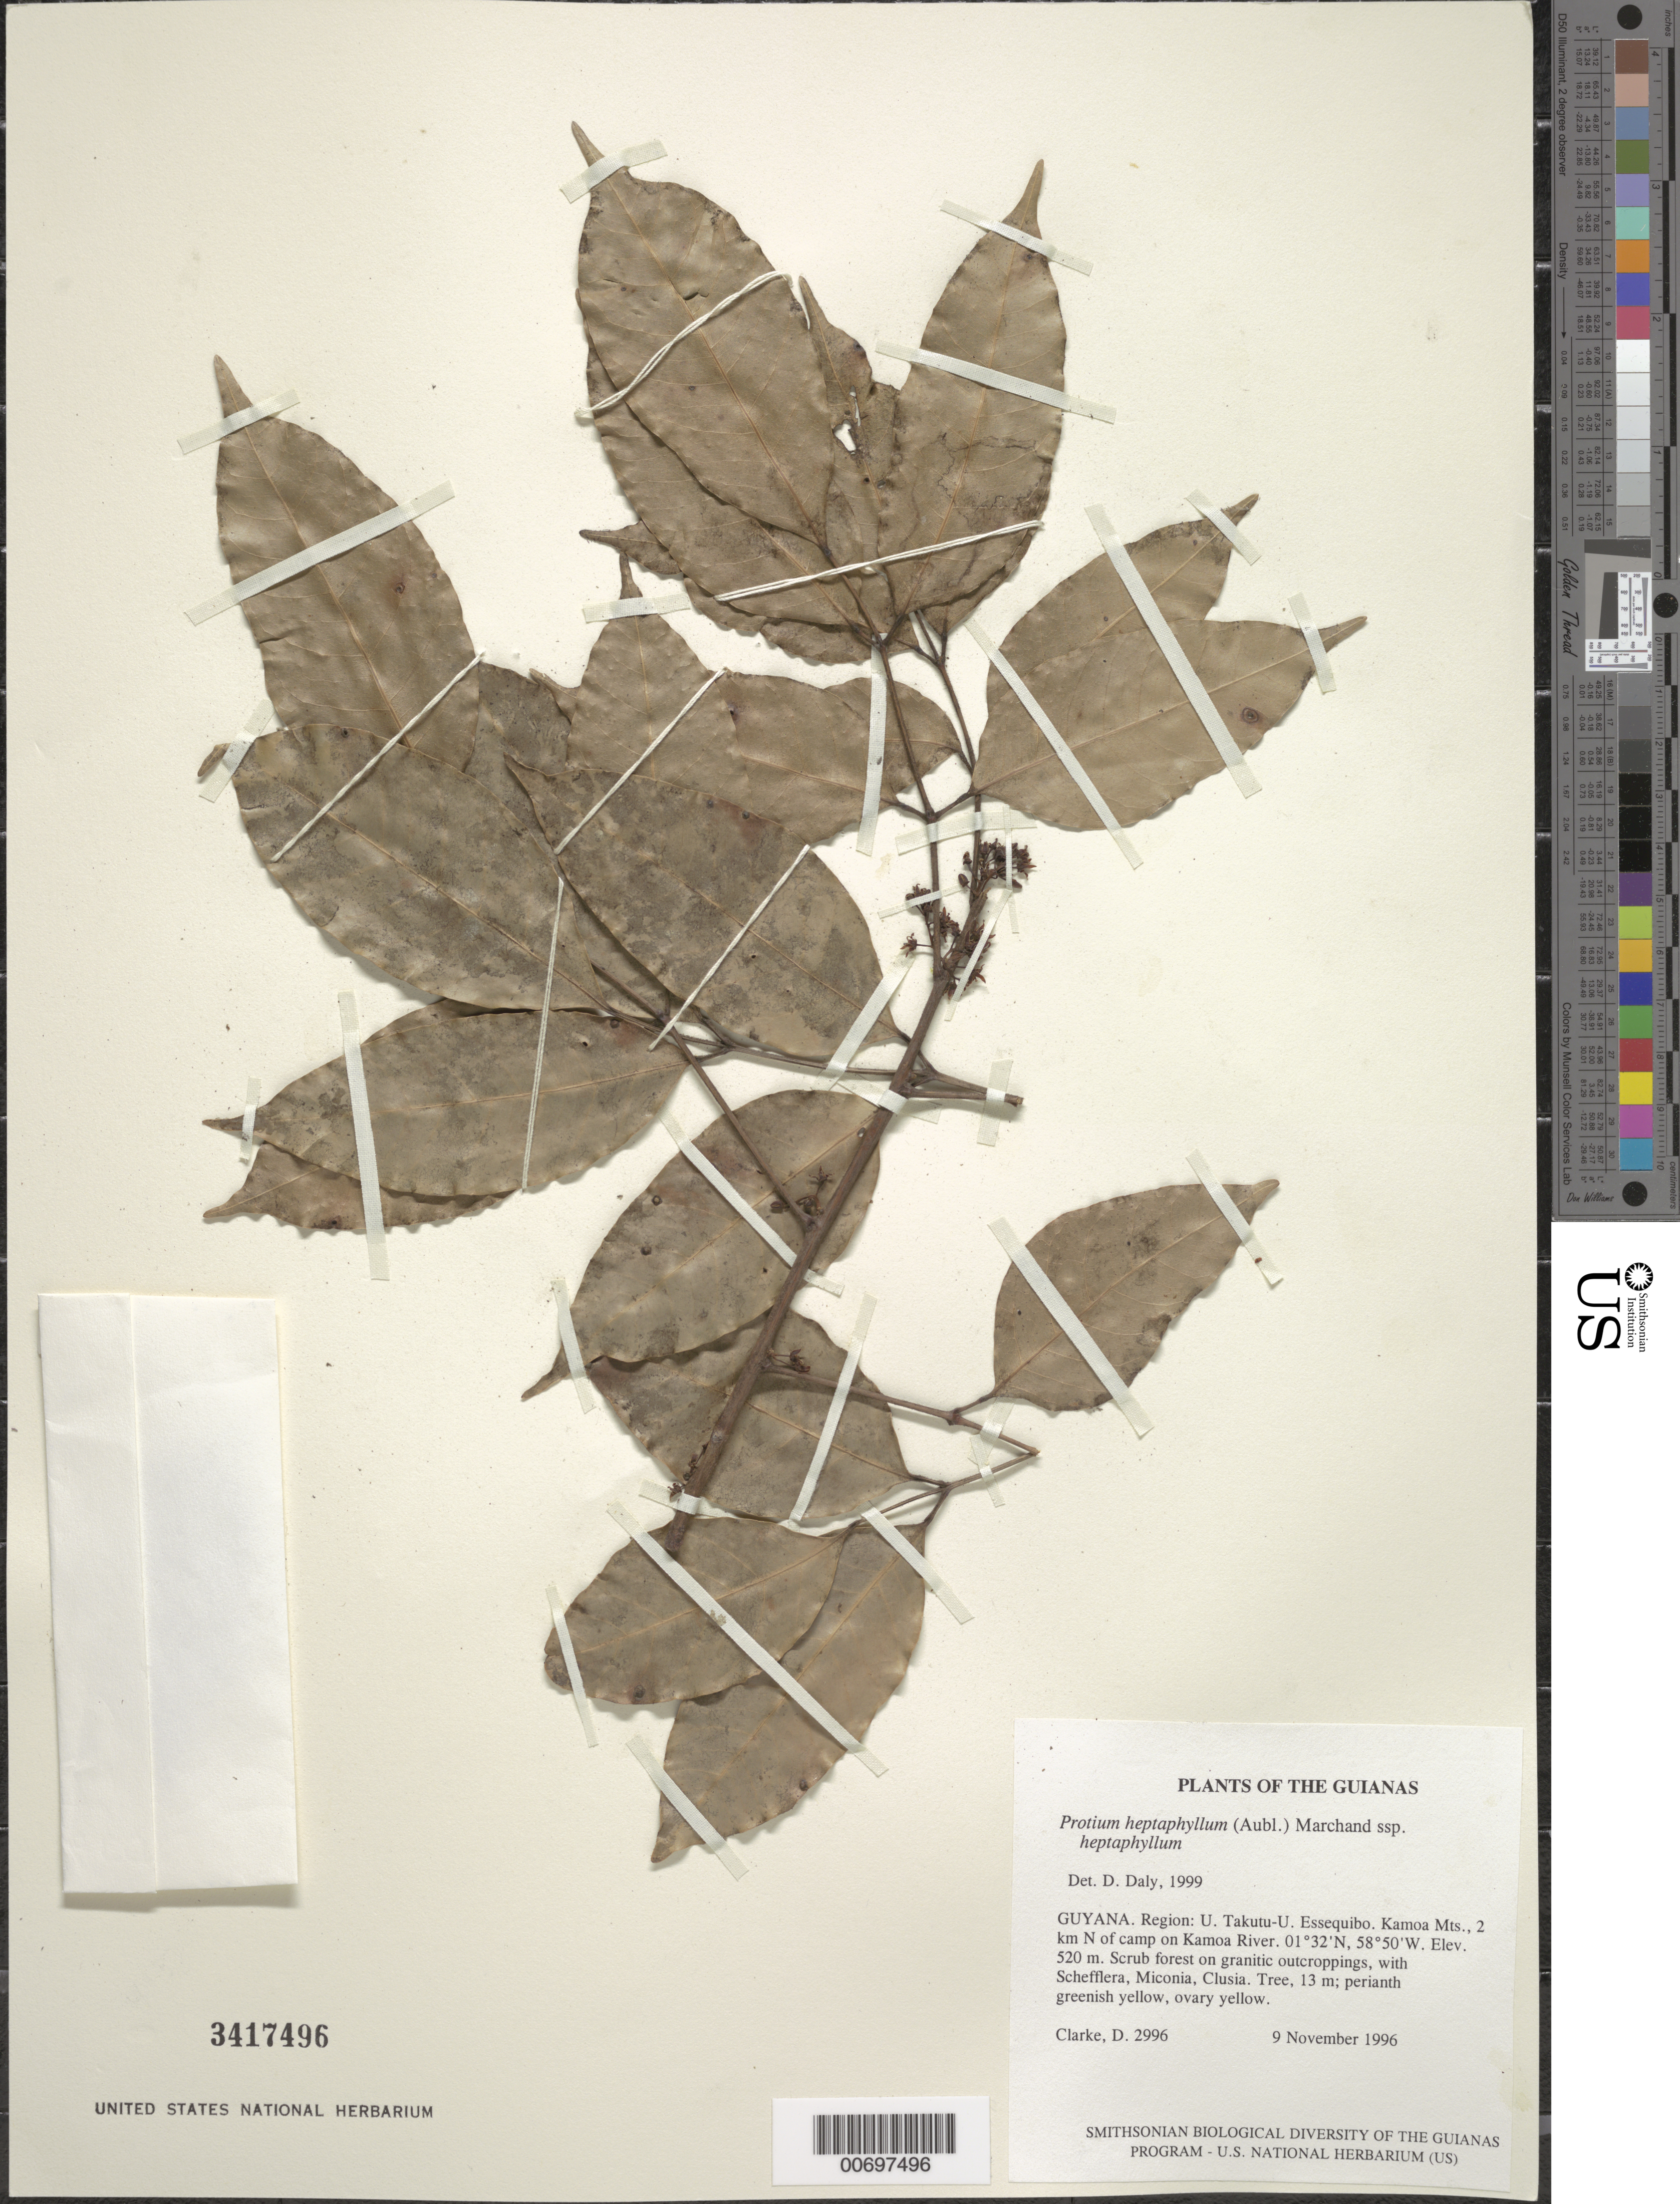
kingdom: Plantae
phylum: Tracheophyta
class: Magnoliopsida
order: Sapindales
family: Burseraceae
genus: Protium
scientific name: Protium heptaphyllum subsp. heptaphyllum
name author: (Aubl.) Marchand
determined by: Daly, D. C.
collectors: H. D. Clarke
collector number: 2996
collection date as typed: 9 November 1996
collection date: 1996-11-09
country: Guyana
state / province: U. Takutu-U. Essequibo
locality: Kamoa Mts., 2 km N of camp on Kamoa River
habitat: Scrub forest on granitic outcroppings, with Schefflera, Miconia, Clusia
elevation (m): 520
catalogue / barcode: US 3417496